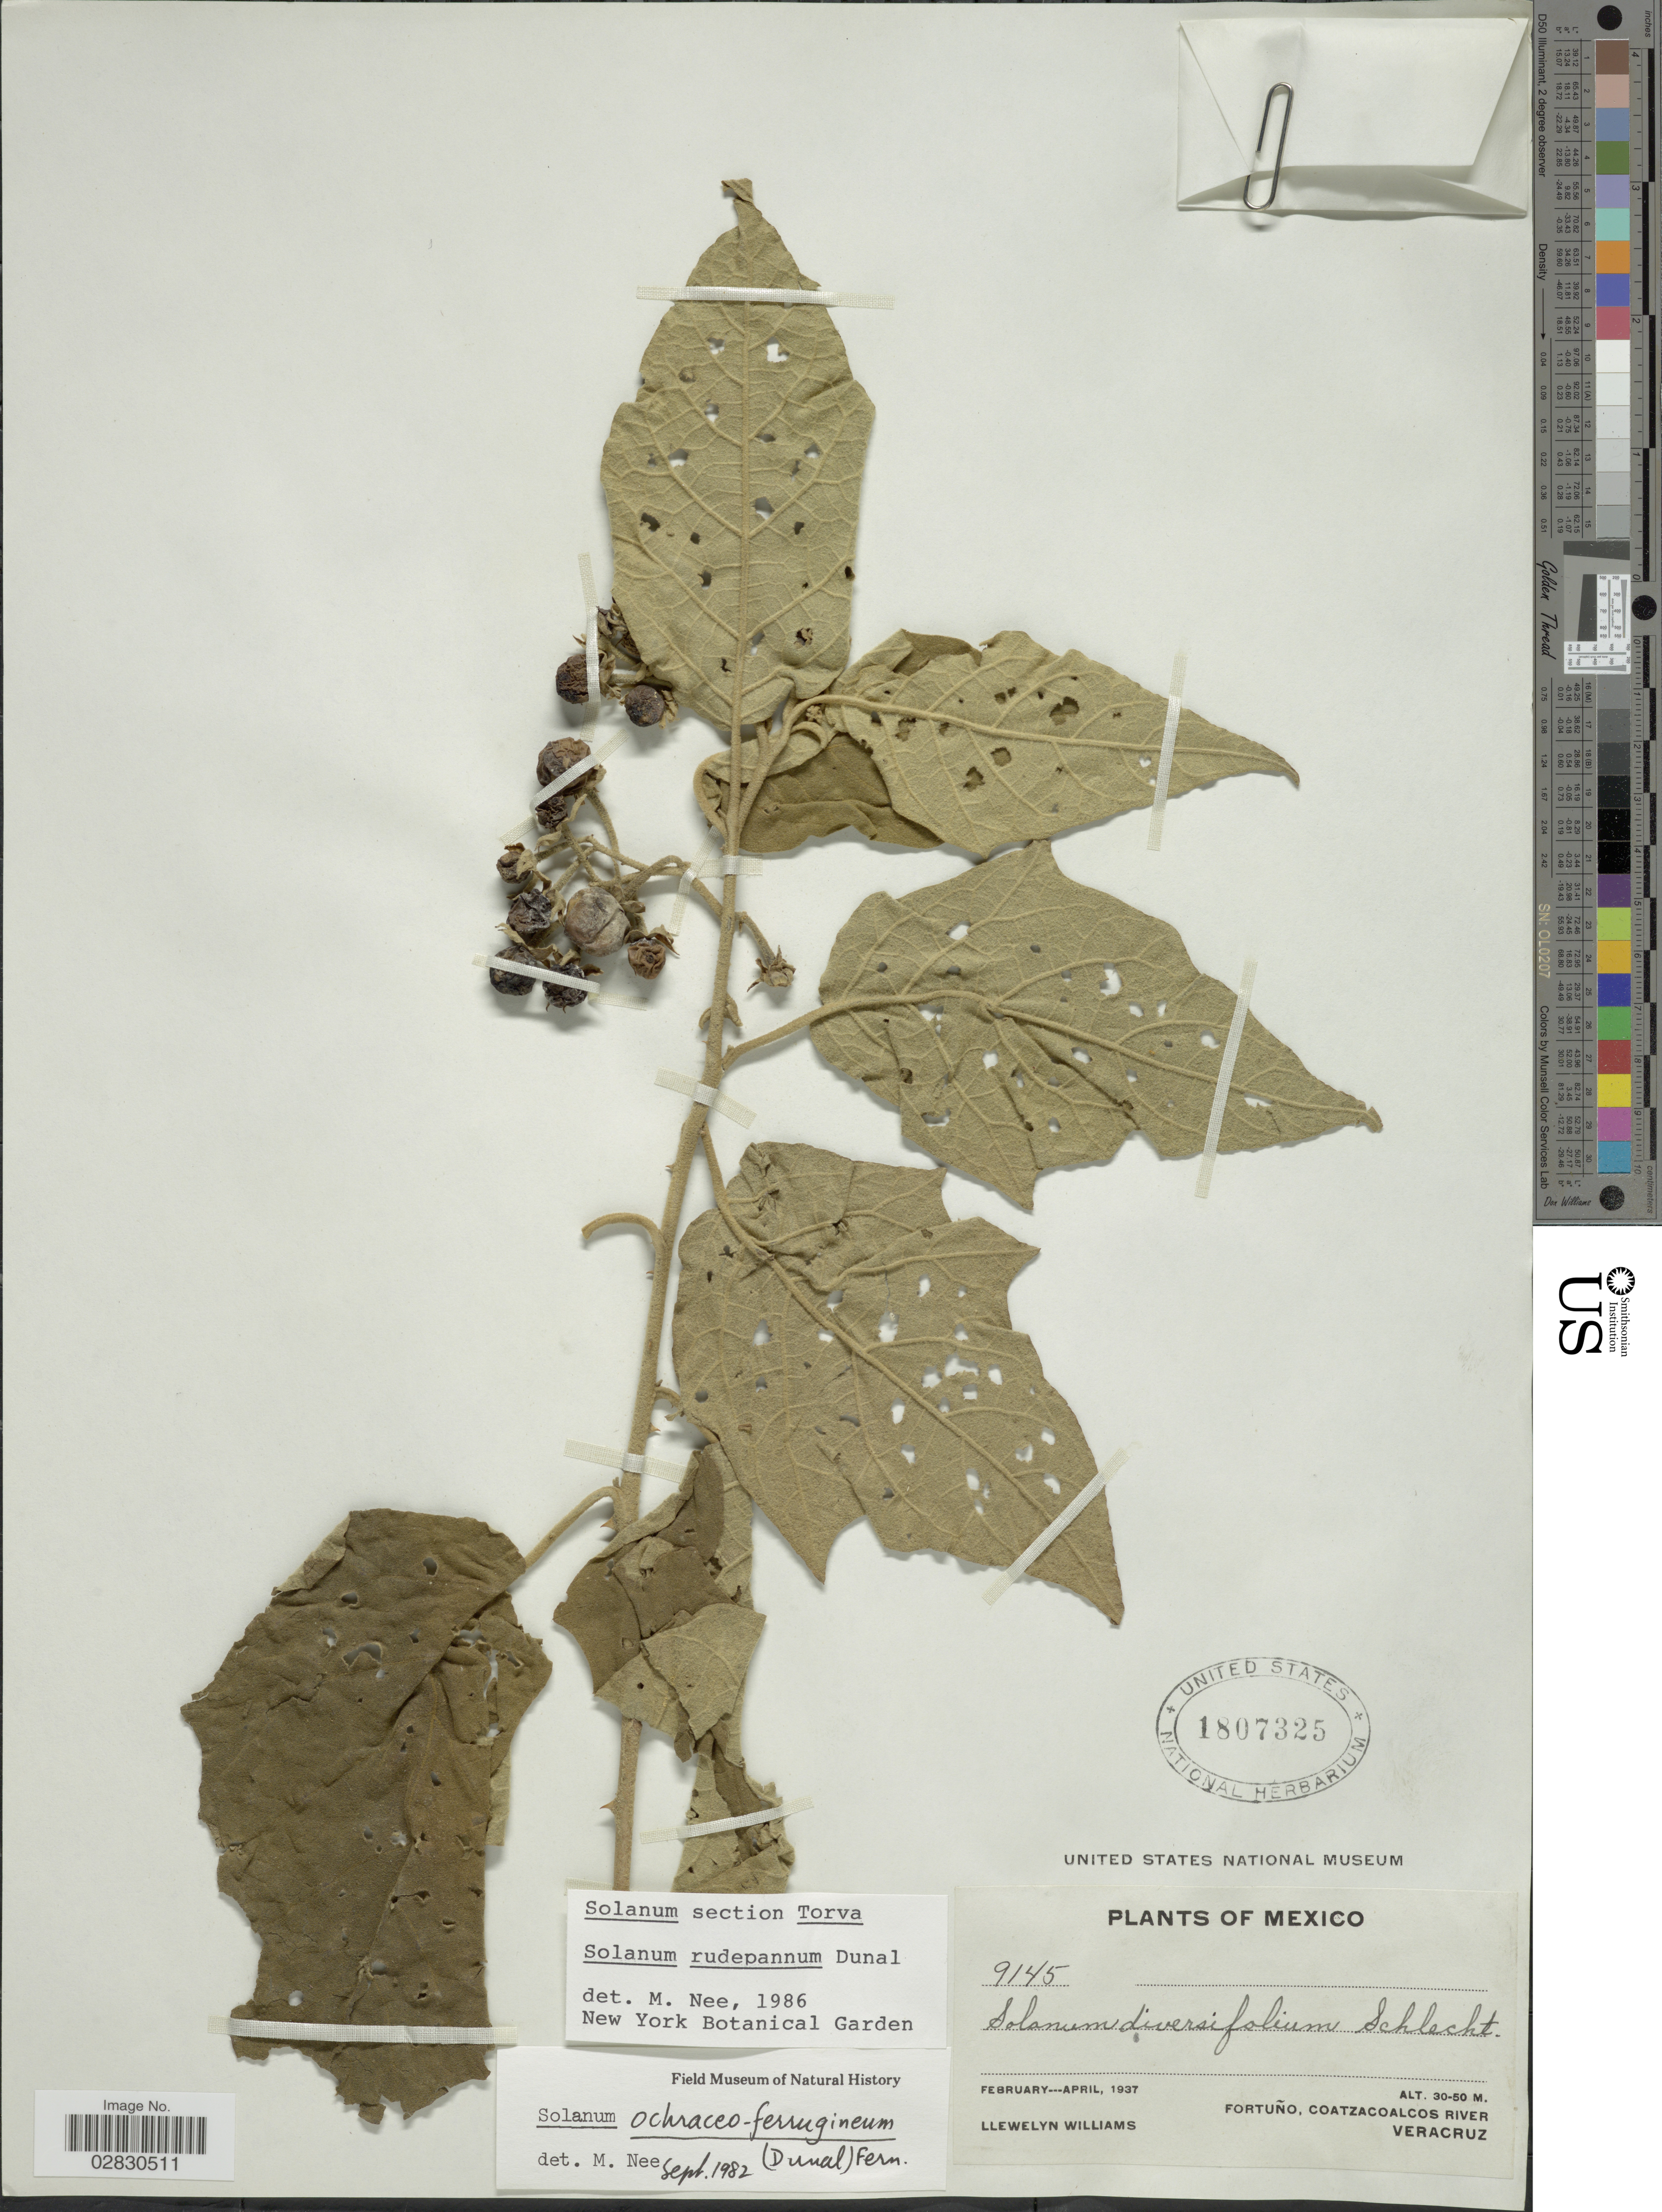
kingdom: Plantae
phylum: Tracheophyta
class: Magnoliopsida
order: Solanales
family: Solanaceae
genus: Solanum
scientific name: Solanum rudepannum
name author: Dunal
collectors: Ll. Williams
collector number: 9145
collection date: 1937-02/1937-04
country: Mexico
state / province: Veracruz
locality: Fortuño, Coatzacoalcos River Veracruz.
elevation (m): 30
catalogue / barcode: US 1807325